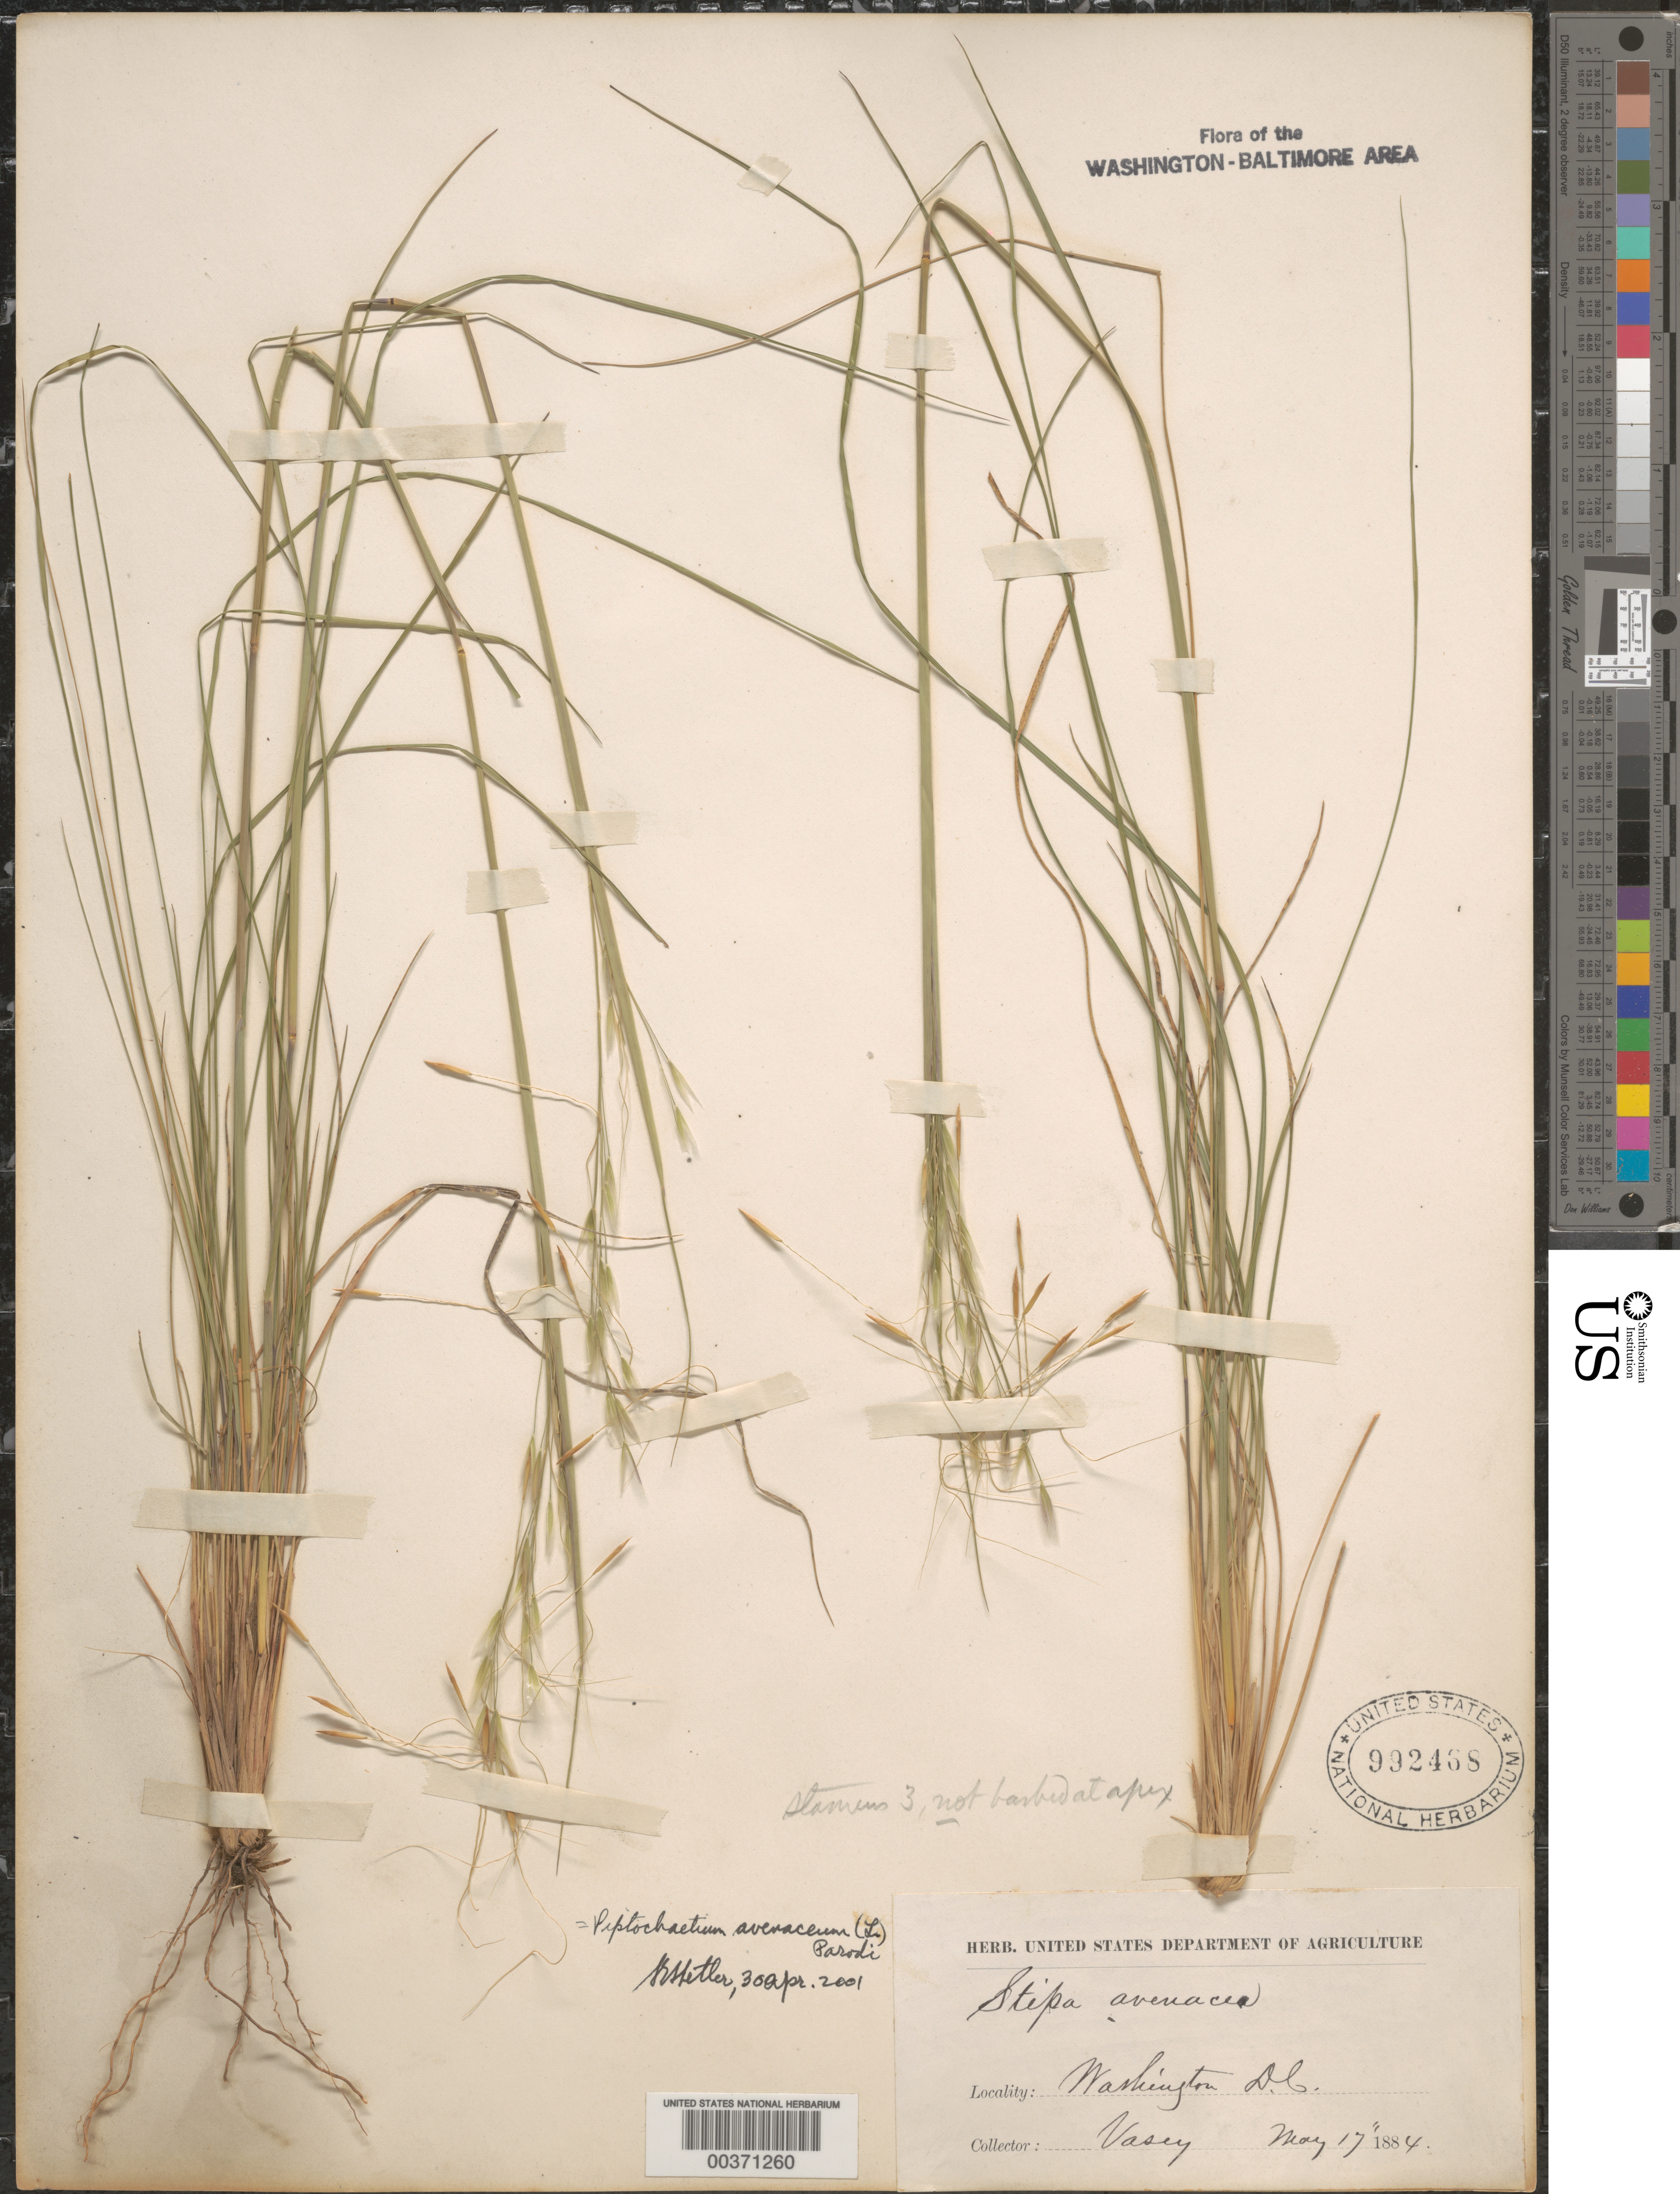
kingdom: Plantae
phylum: Tracheophyta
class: Liliopsida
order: Poales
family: Poaceae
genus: Piptochaetium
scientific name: Piptochaetium avenaceum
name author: (L.) Parodi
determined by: Shetler, Stanwyn G., (US), NMNH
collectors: G. Vasey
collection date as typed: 17 May 1884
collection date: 1884-05-17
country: United States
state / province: District of Columbia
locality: Washington DC area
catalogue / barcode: US 332468